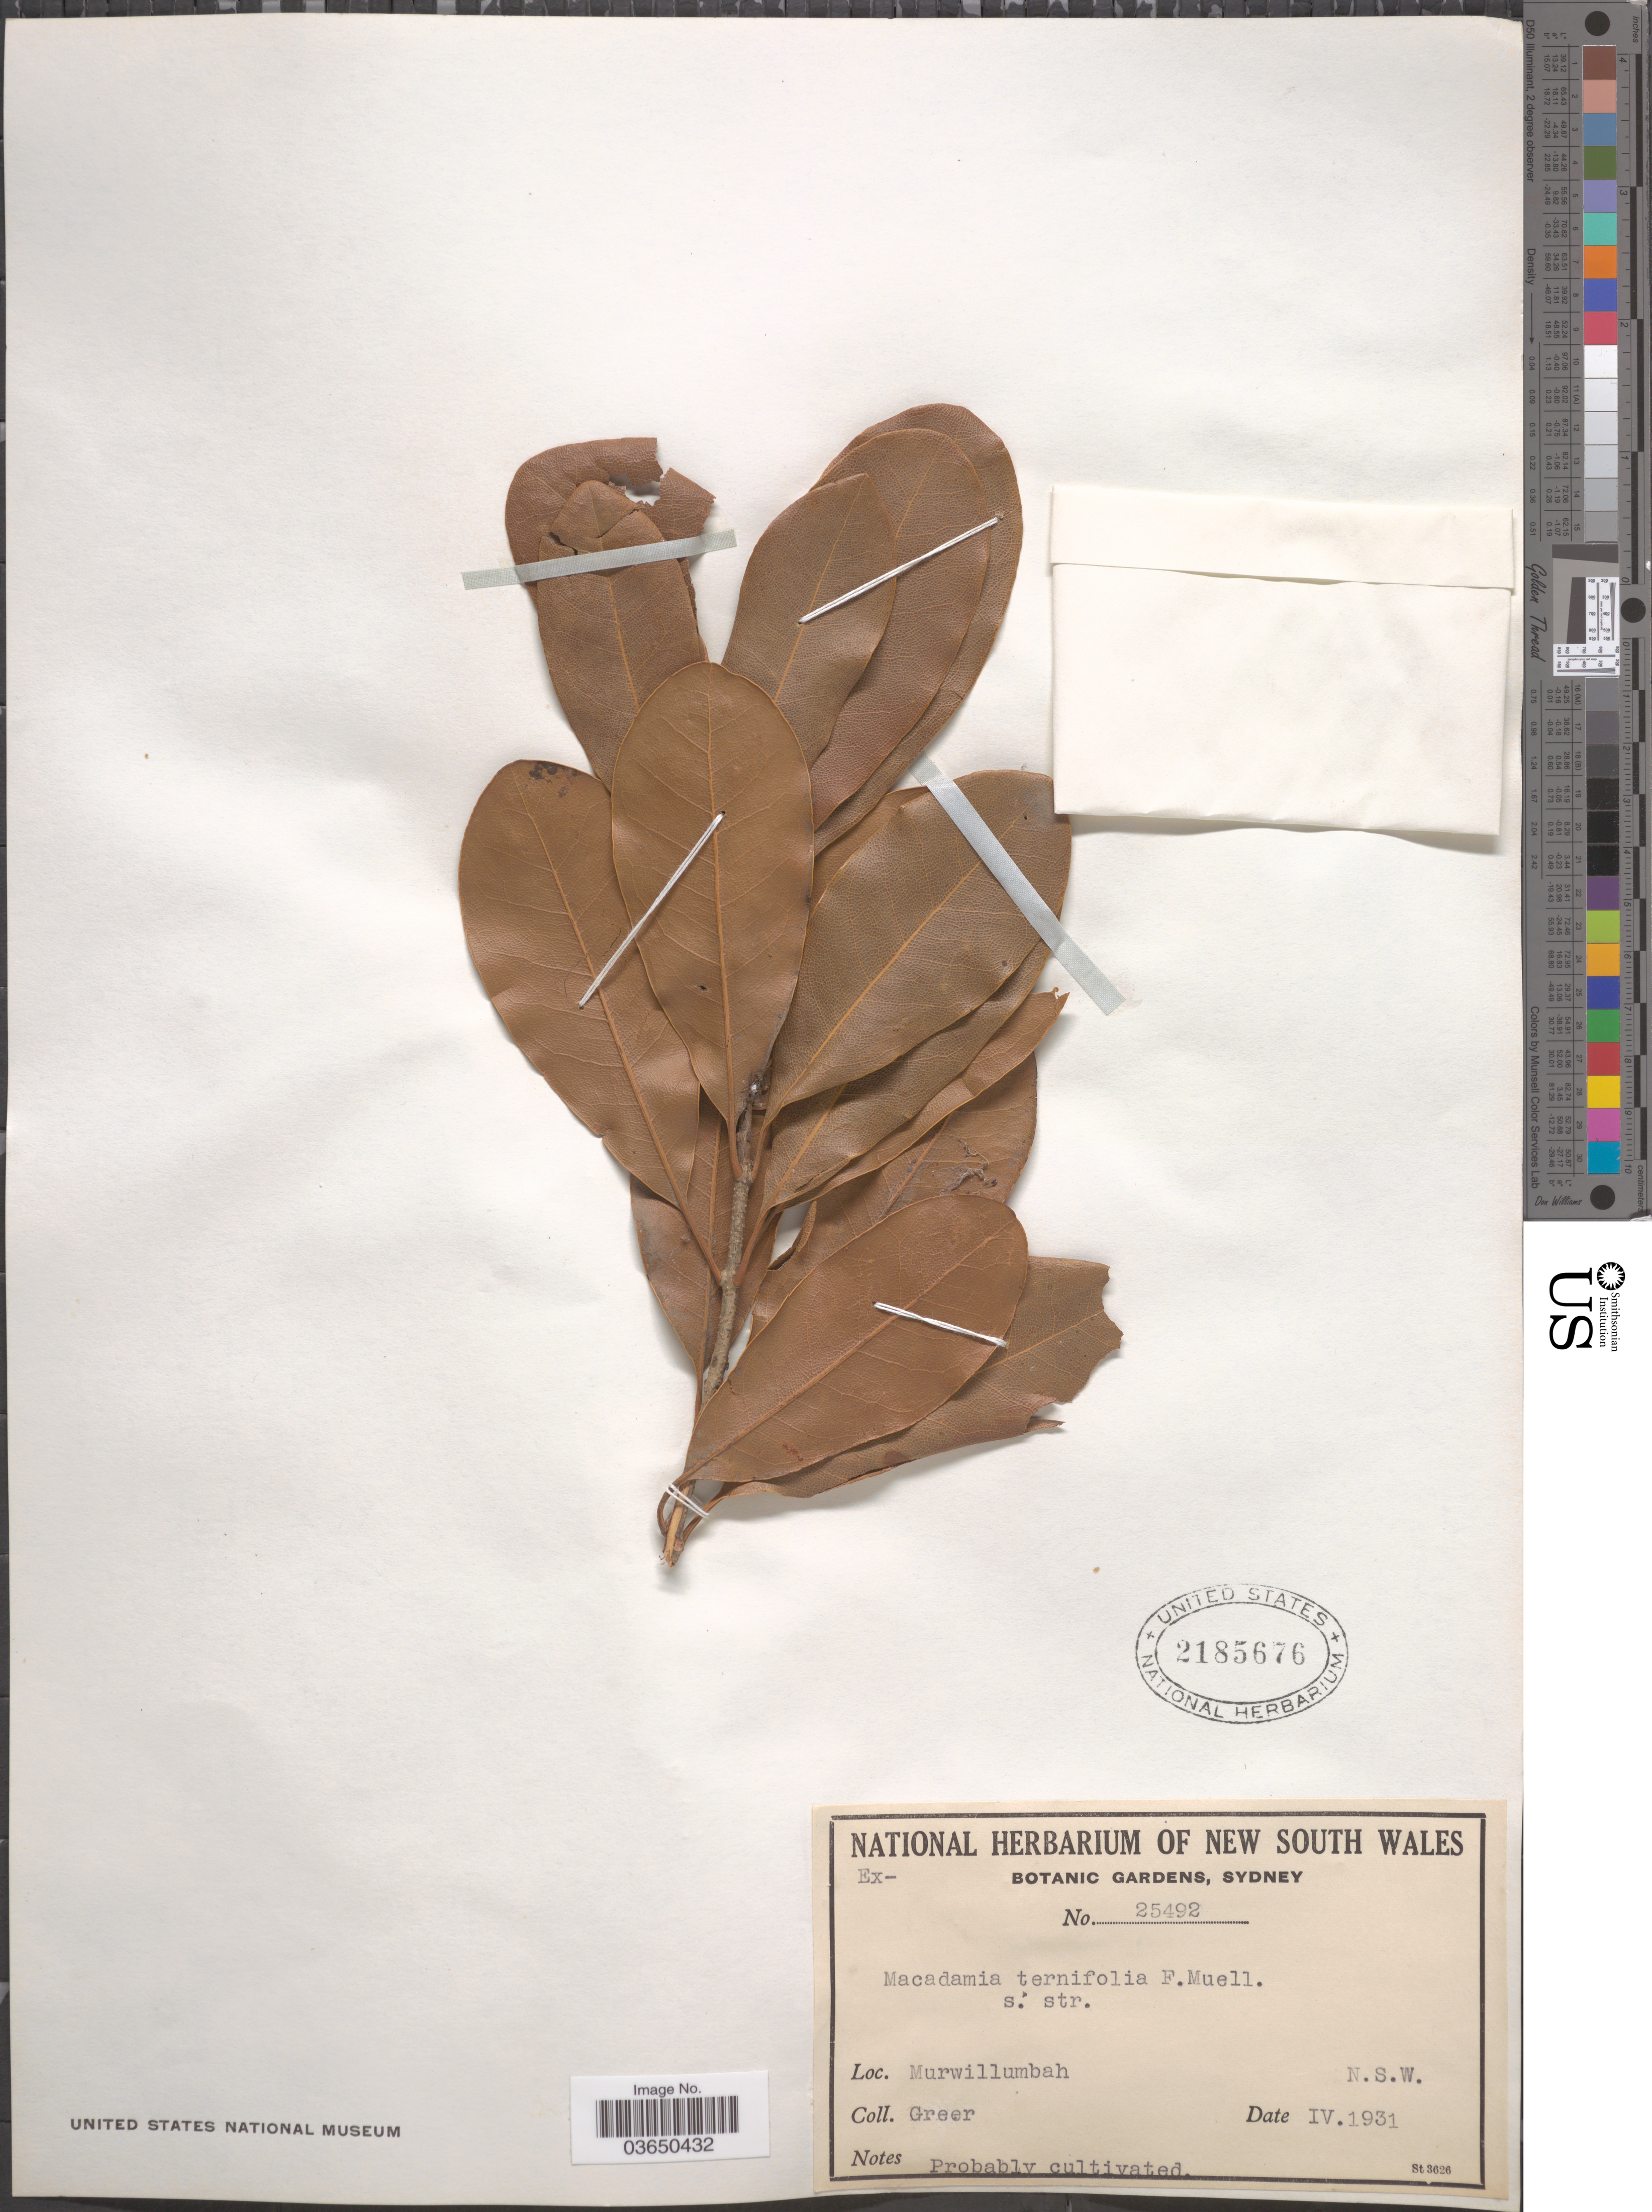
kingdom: Plantae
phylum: Tracheophyta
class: Magnoliopsida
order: Proteales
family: Proteaceae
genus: Macadamia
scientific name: Macadamia ternifolia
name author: F. Muell.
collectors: -. Greer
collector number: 25492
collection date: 1931-04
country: Australia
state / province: New South Wales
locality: Murwillumbah.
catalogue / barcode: US 2185676